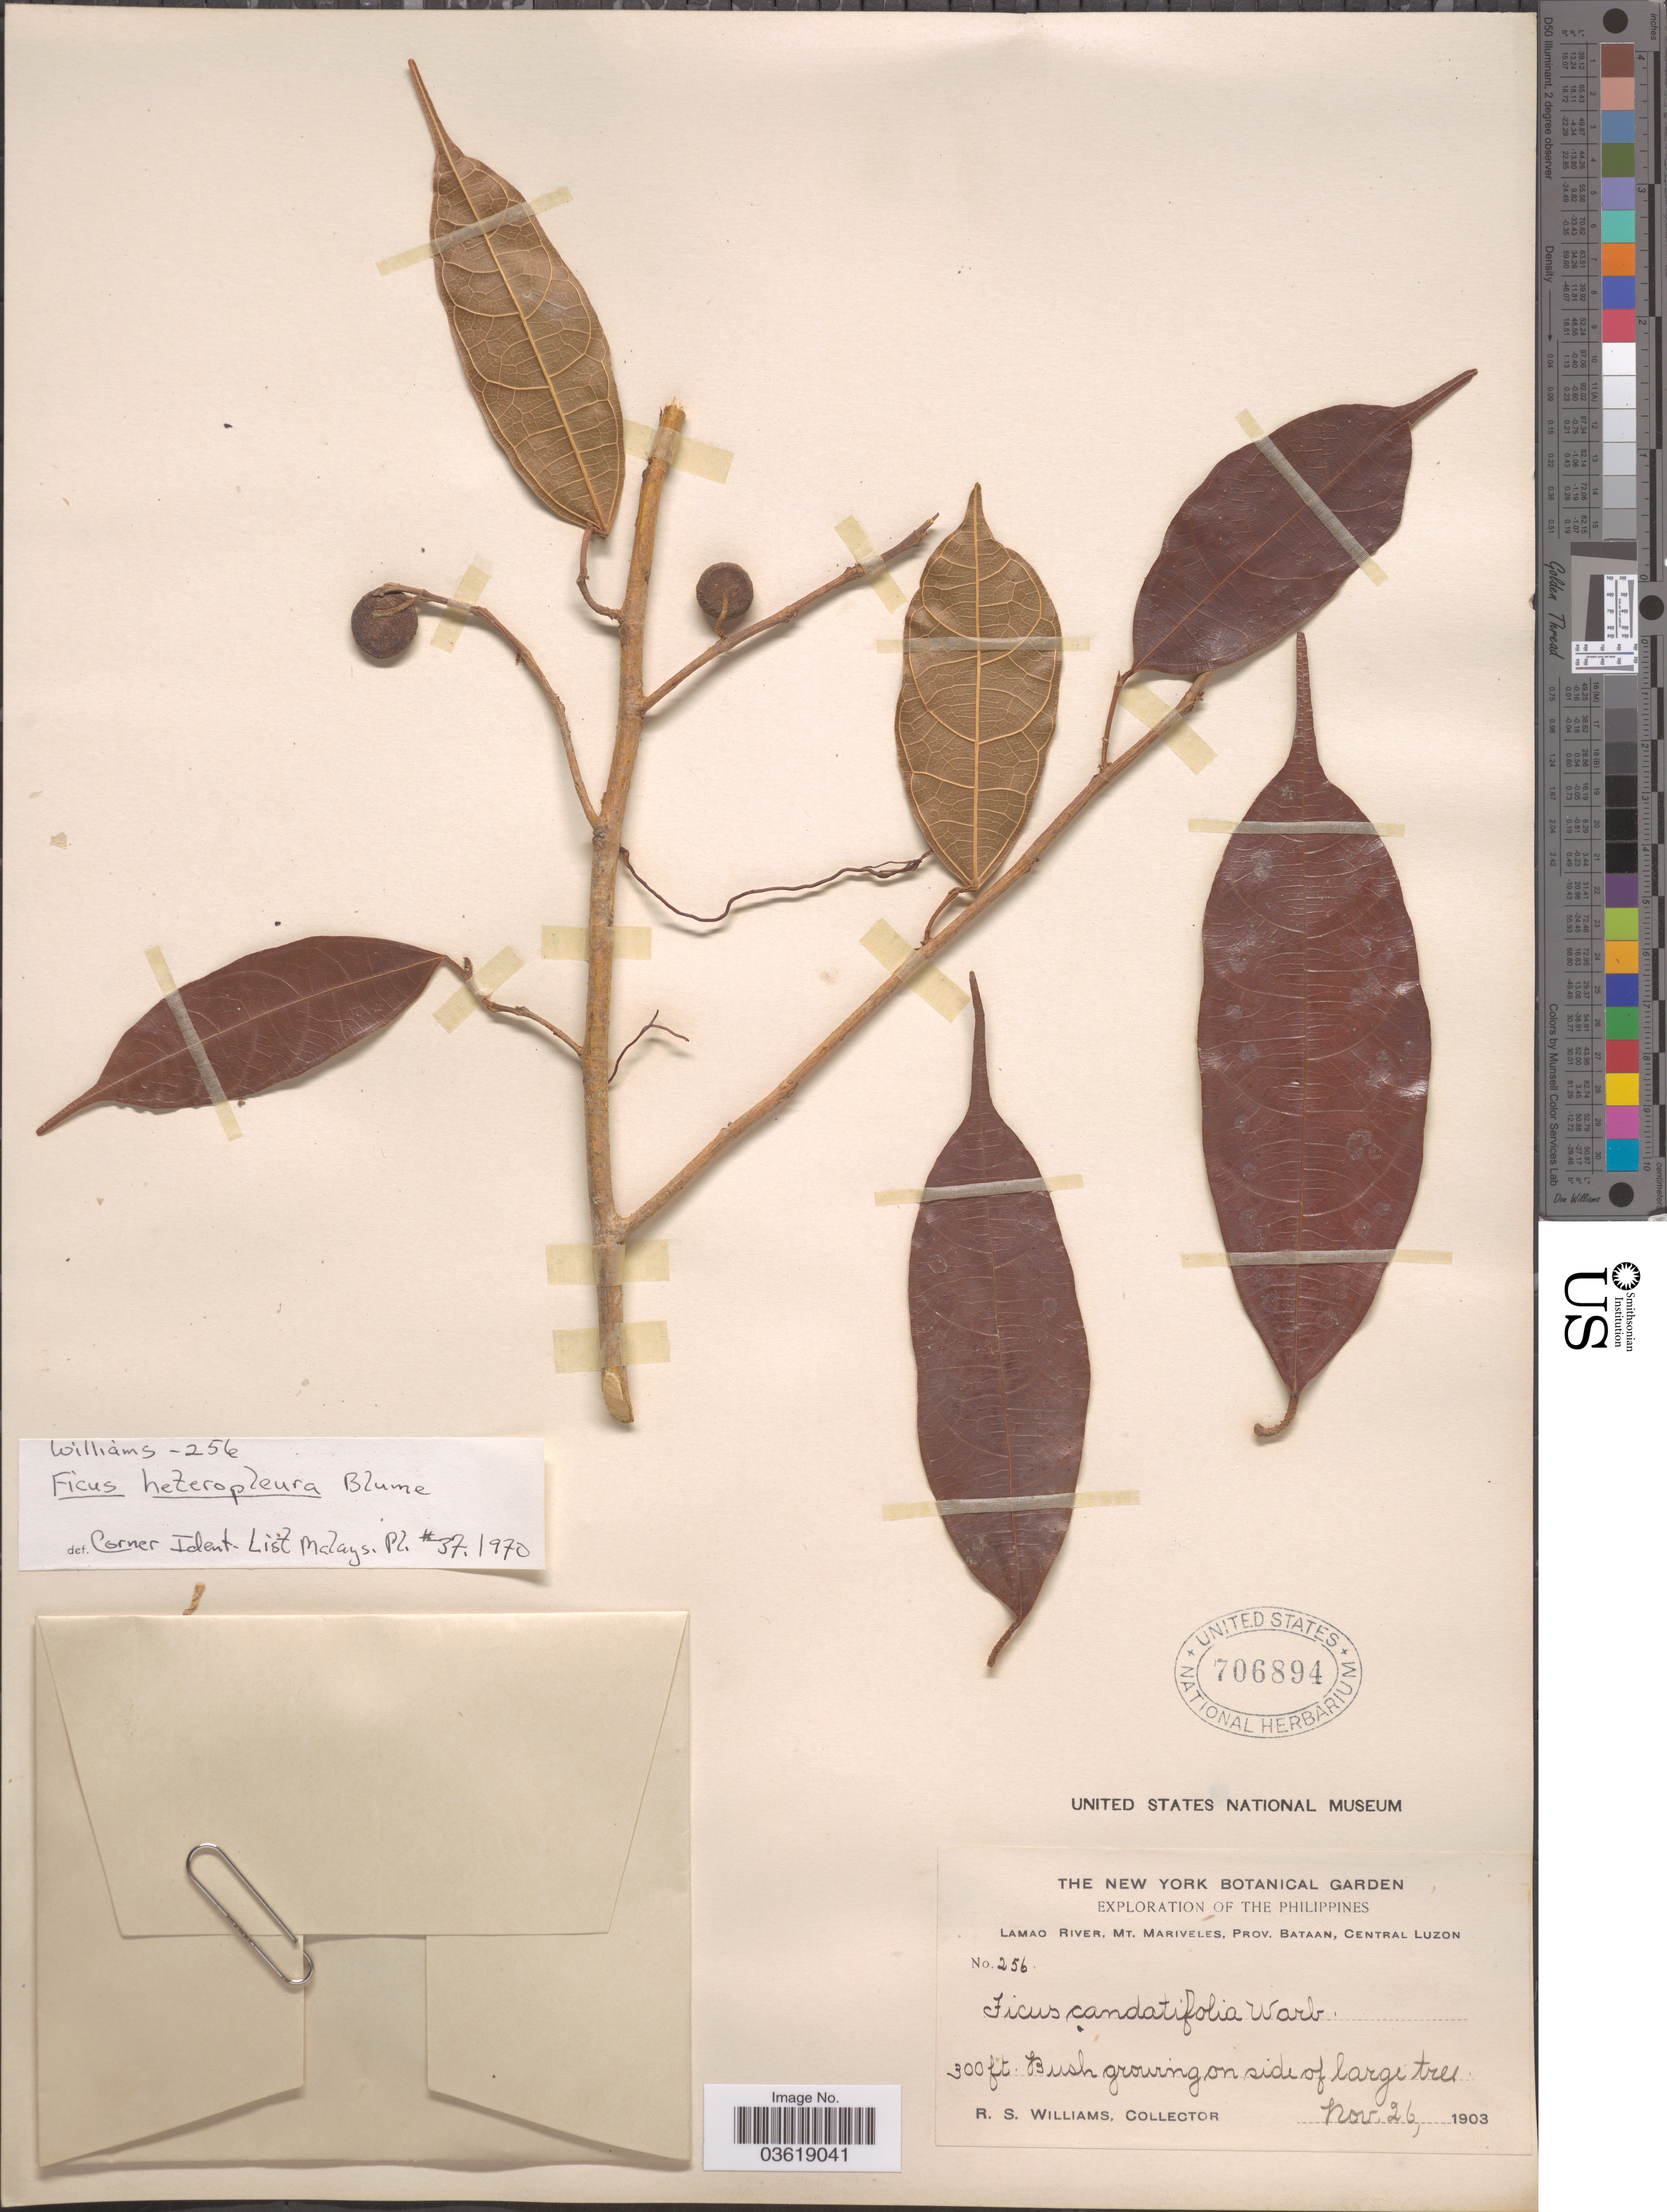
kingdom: Plantae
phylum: Tracheophyta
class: Magnoliopsida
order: Rosales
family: Moraceae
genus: Ficus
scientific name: Ficus heteropleura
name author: Blume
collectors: R. S. Williams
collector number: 256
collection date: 1903-11-26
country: Philippines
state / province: Central Luzon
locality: Lamao River, Mt. Mariveles, Prov. Bataan.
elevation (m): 91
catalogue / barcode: US 706894